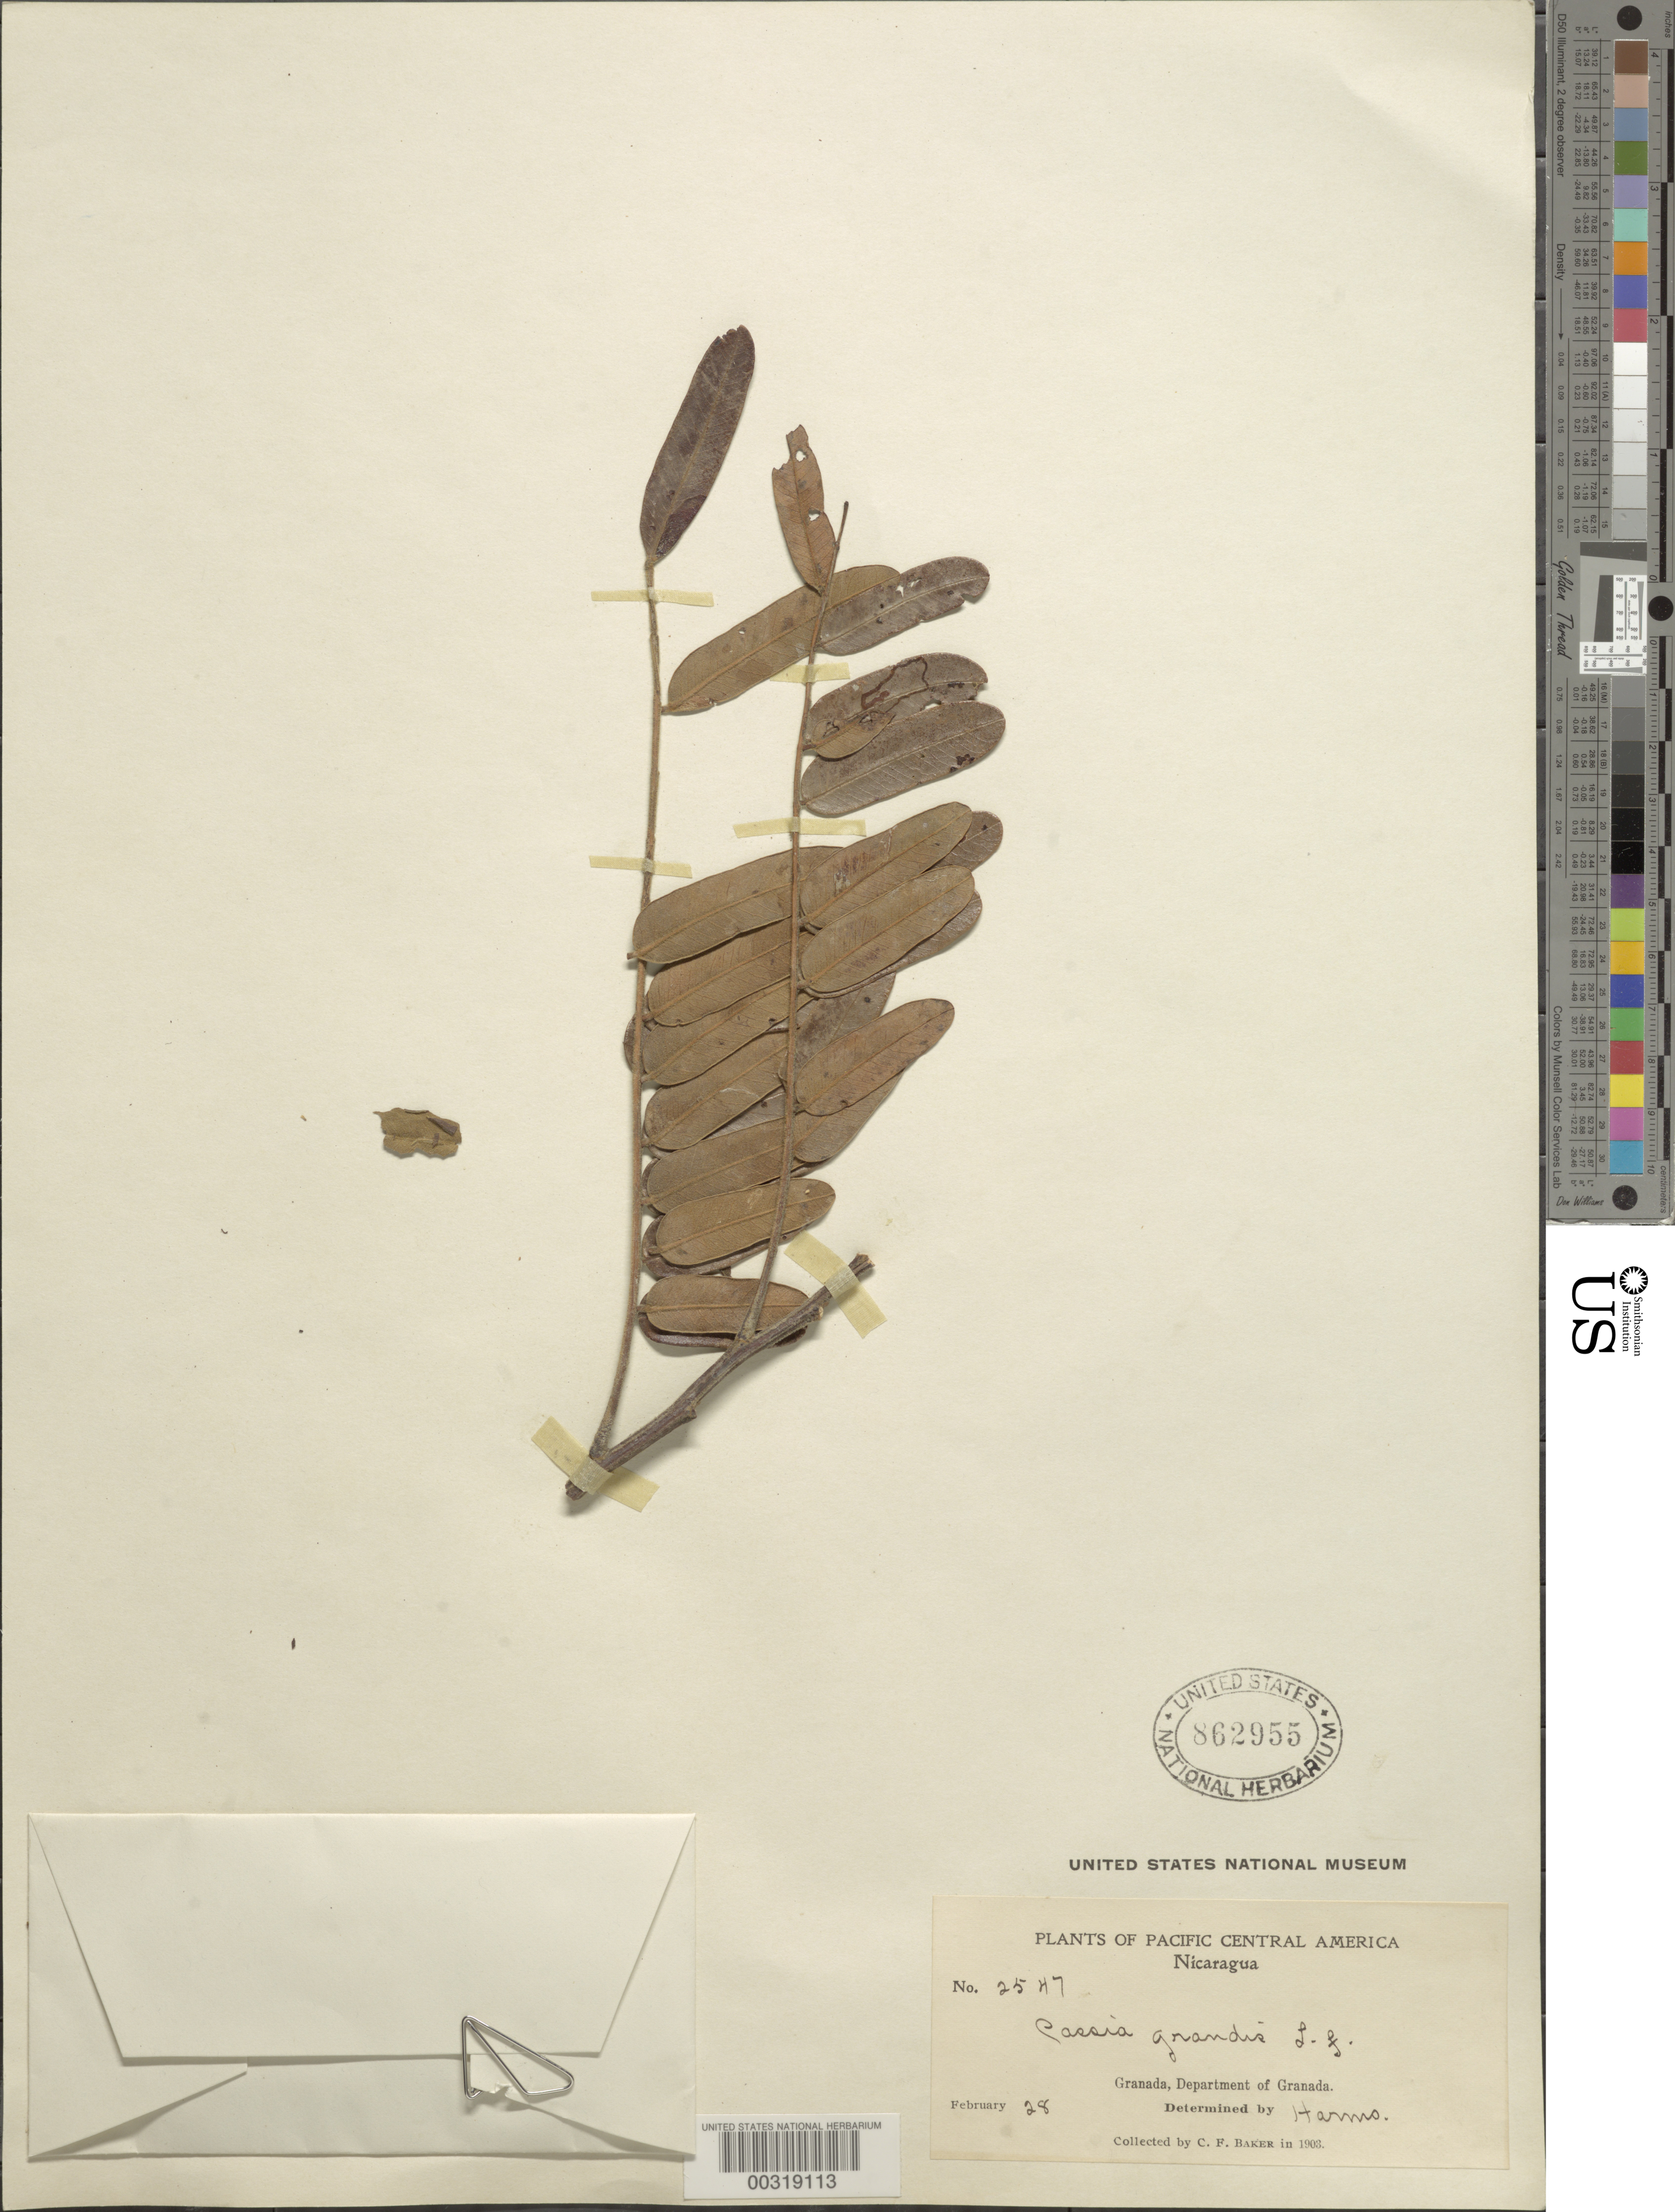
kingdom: Plantae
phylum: Tracheophyta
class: Magnoliopsida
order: Fabales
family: Fabaceae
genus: Cassia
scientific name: Cassia grandis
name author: L. f.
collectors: C. F. Baker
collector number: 2547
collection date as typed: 28 Feb 1903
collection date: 1903-02-28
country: Nicaragua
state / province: Granada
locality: Granada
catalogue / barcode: US 862955